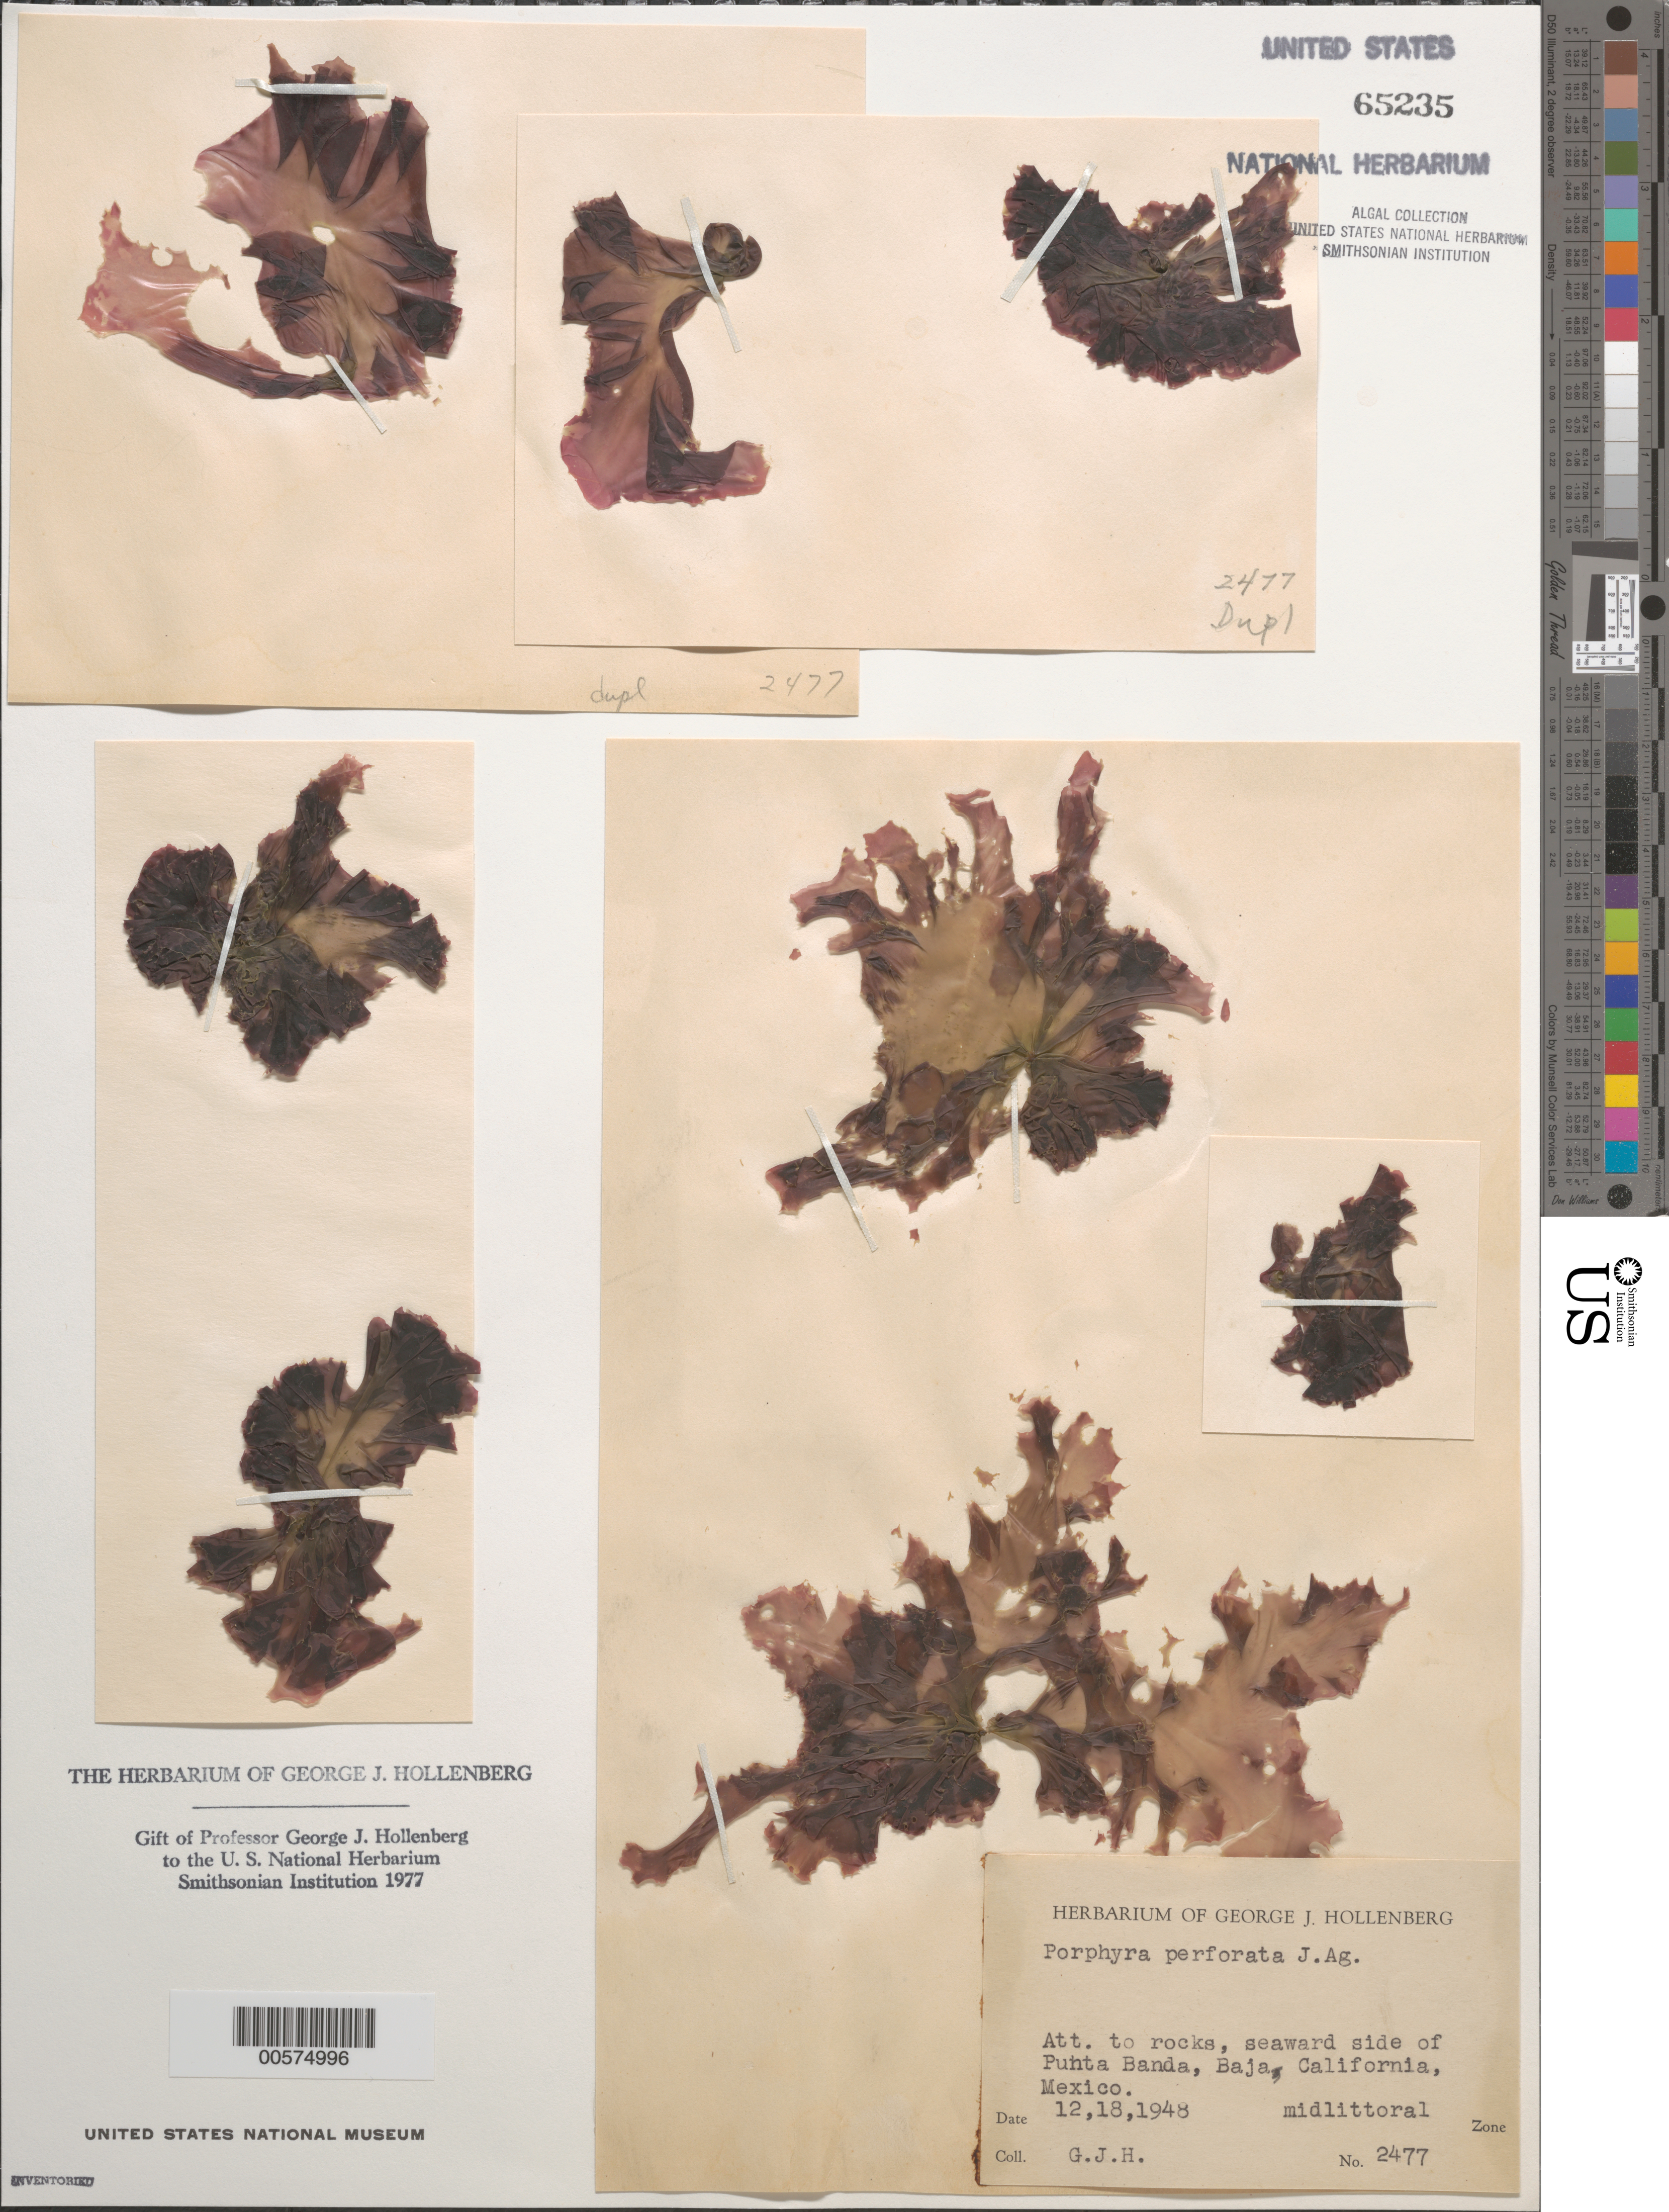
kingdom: Plantae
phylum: Rhodophyta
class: Bangiophyceae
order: Bangiales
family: Bangiaceae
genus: Pyropia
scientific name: Pyropia perforata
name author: (J. Agardh) S.C. Lindstrom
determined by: Algae name updating Project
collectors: G. Hollenberg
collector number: GJH 2477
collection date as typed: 18 Dec 1938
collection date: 1938-12-18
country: Mexico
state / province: Baja California Norte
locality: Seaward side of Punta Banda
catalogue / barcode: US 65235